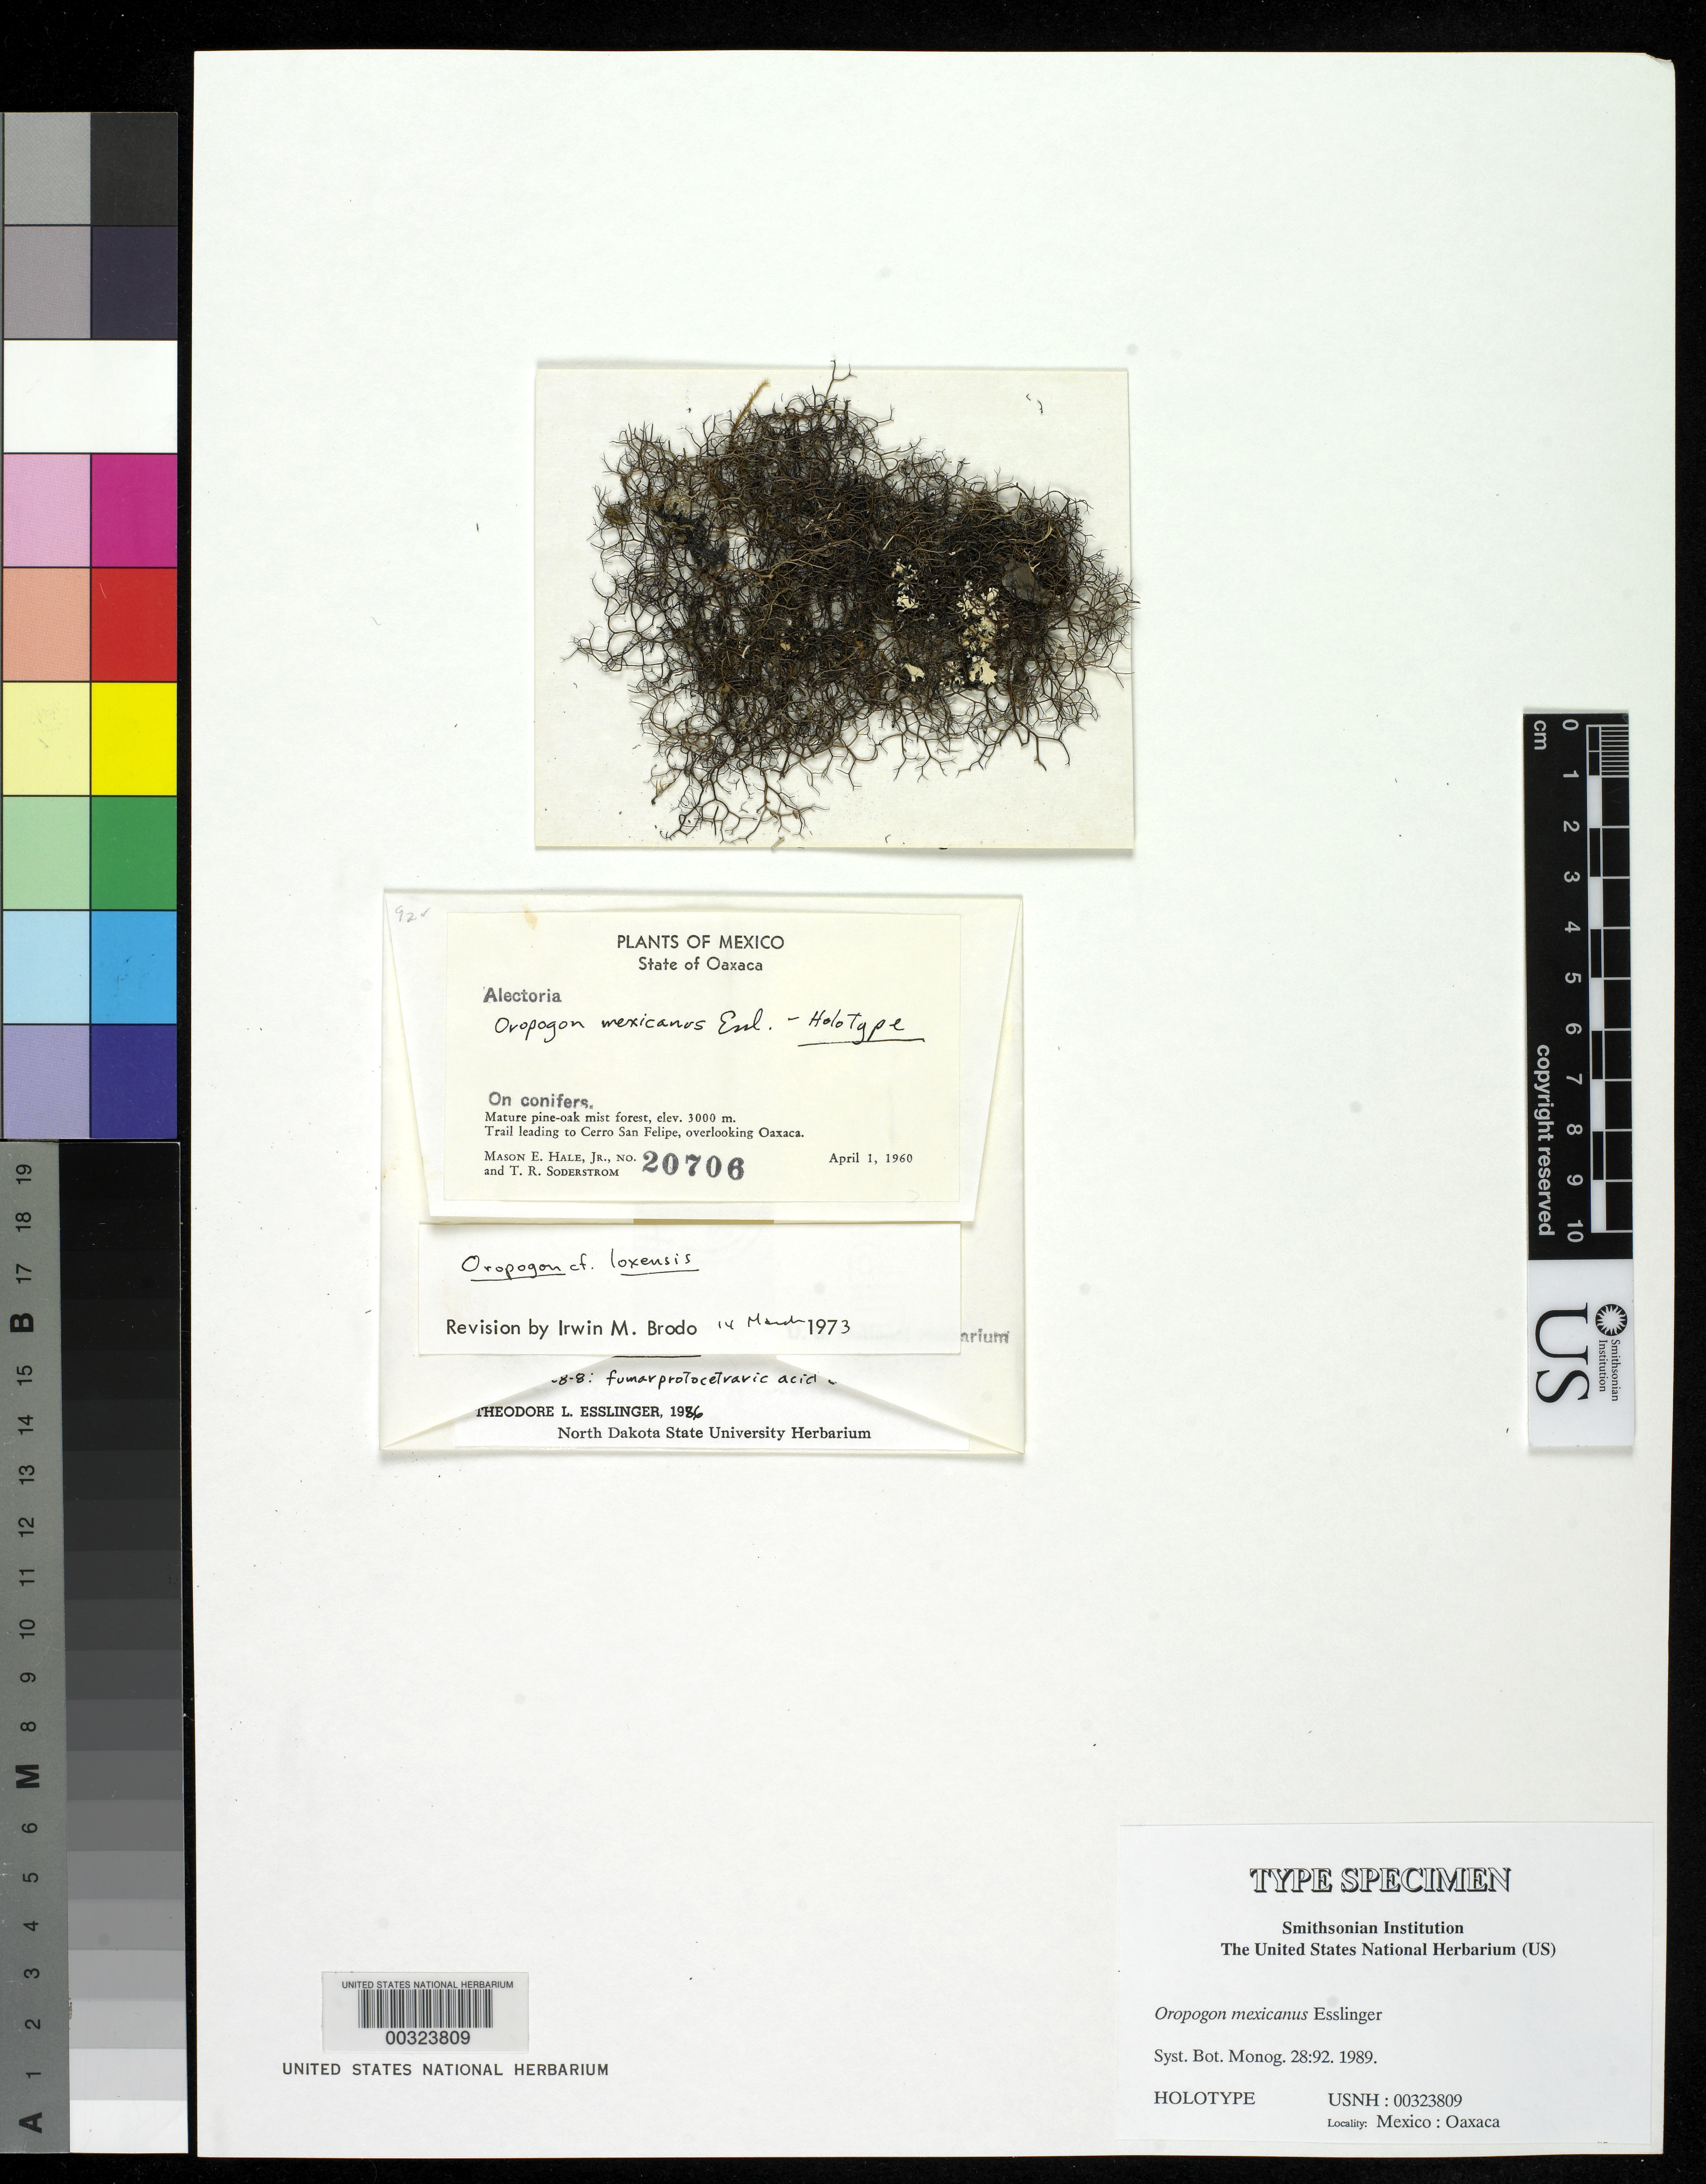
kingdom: Fungi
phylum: Ascomycota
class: Lecanoromycetes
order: Lecanorales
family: Parmeliaceae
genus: Oropogon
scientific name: Oropogon mexicanus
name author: Essl.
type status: Holotype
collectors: M. Hale & T. R. Soderstrom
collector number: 20706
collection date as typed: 01 Apr 1960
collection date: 1960-04-01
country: Mexico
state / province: Oaxaca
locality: Trail leading to Cerro San Felipe, overlooking Oaxaca, mature pine-oak mist forest.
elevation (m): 3000